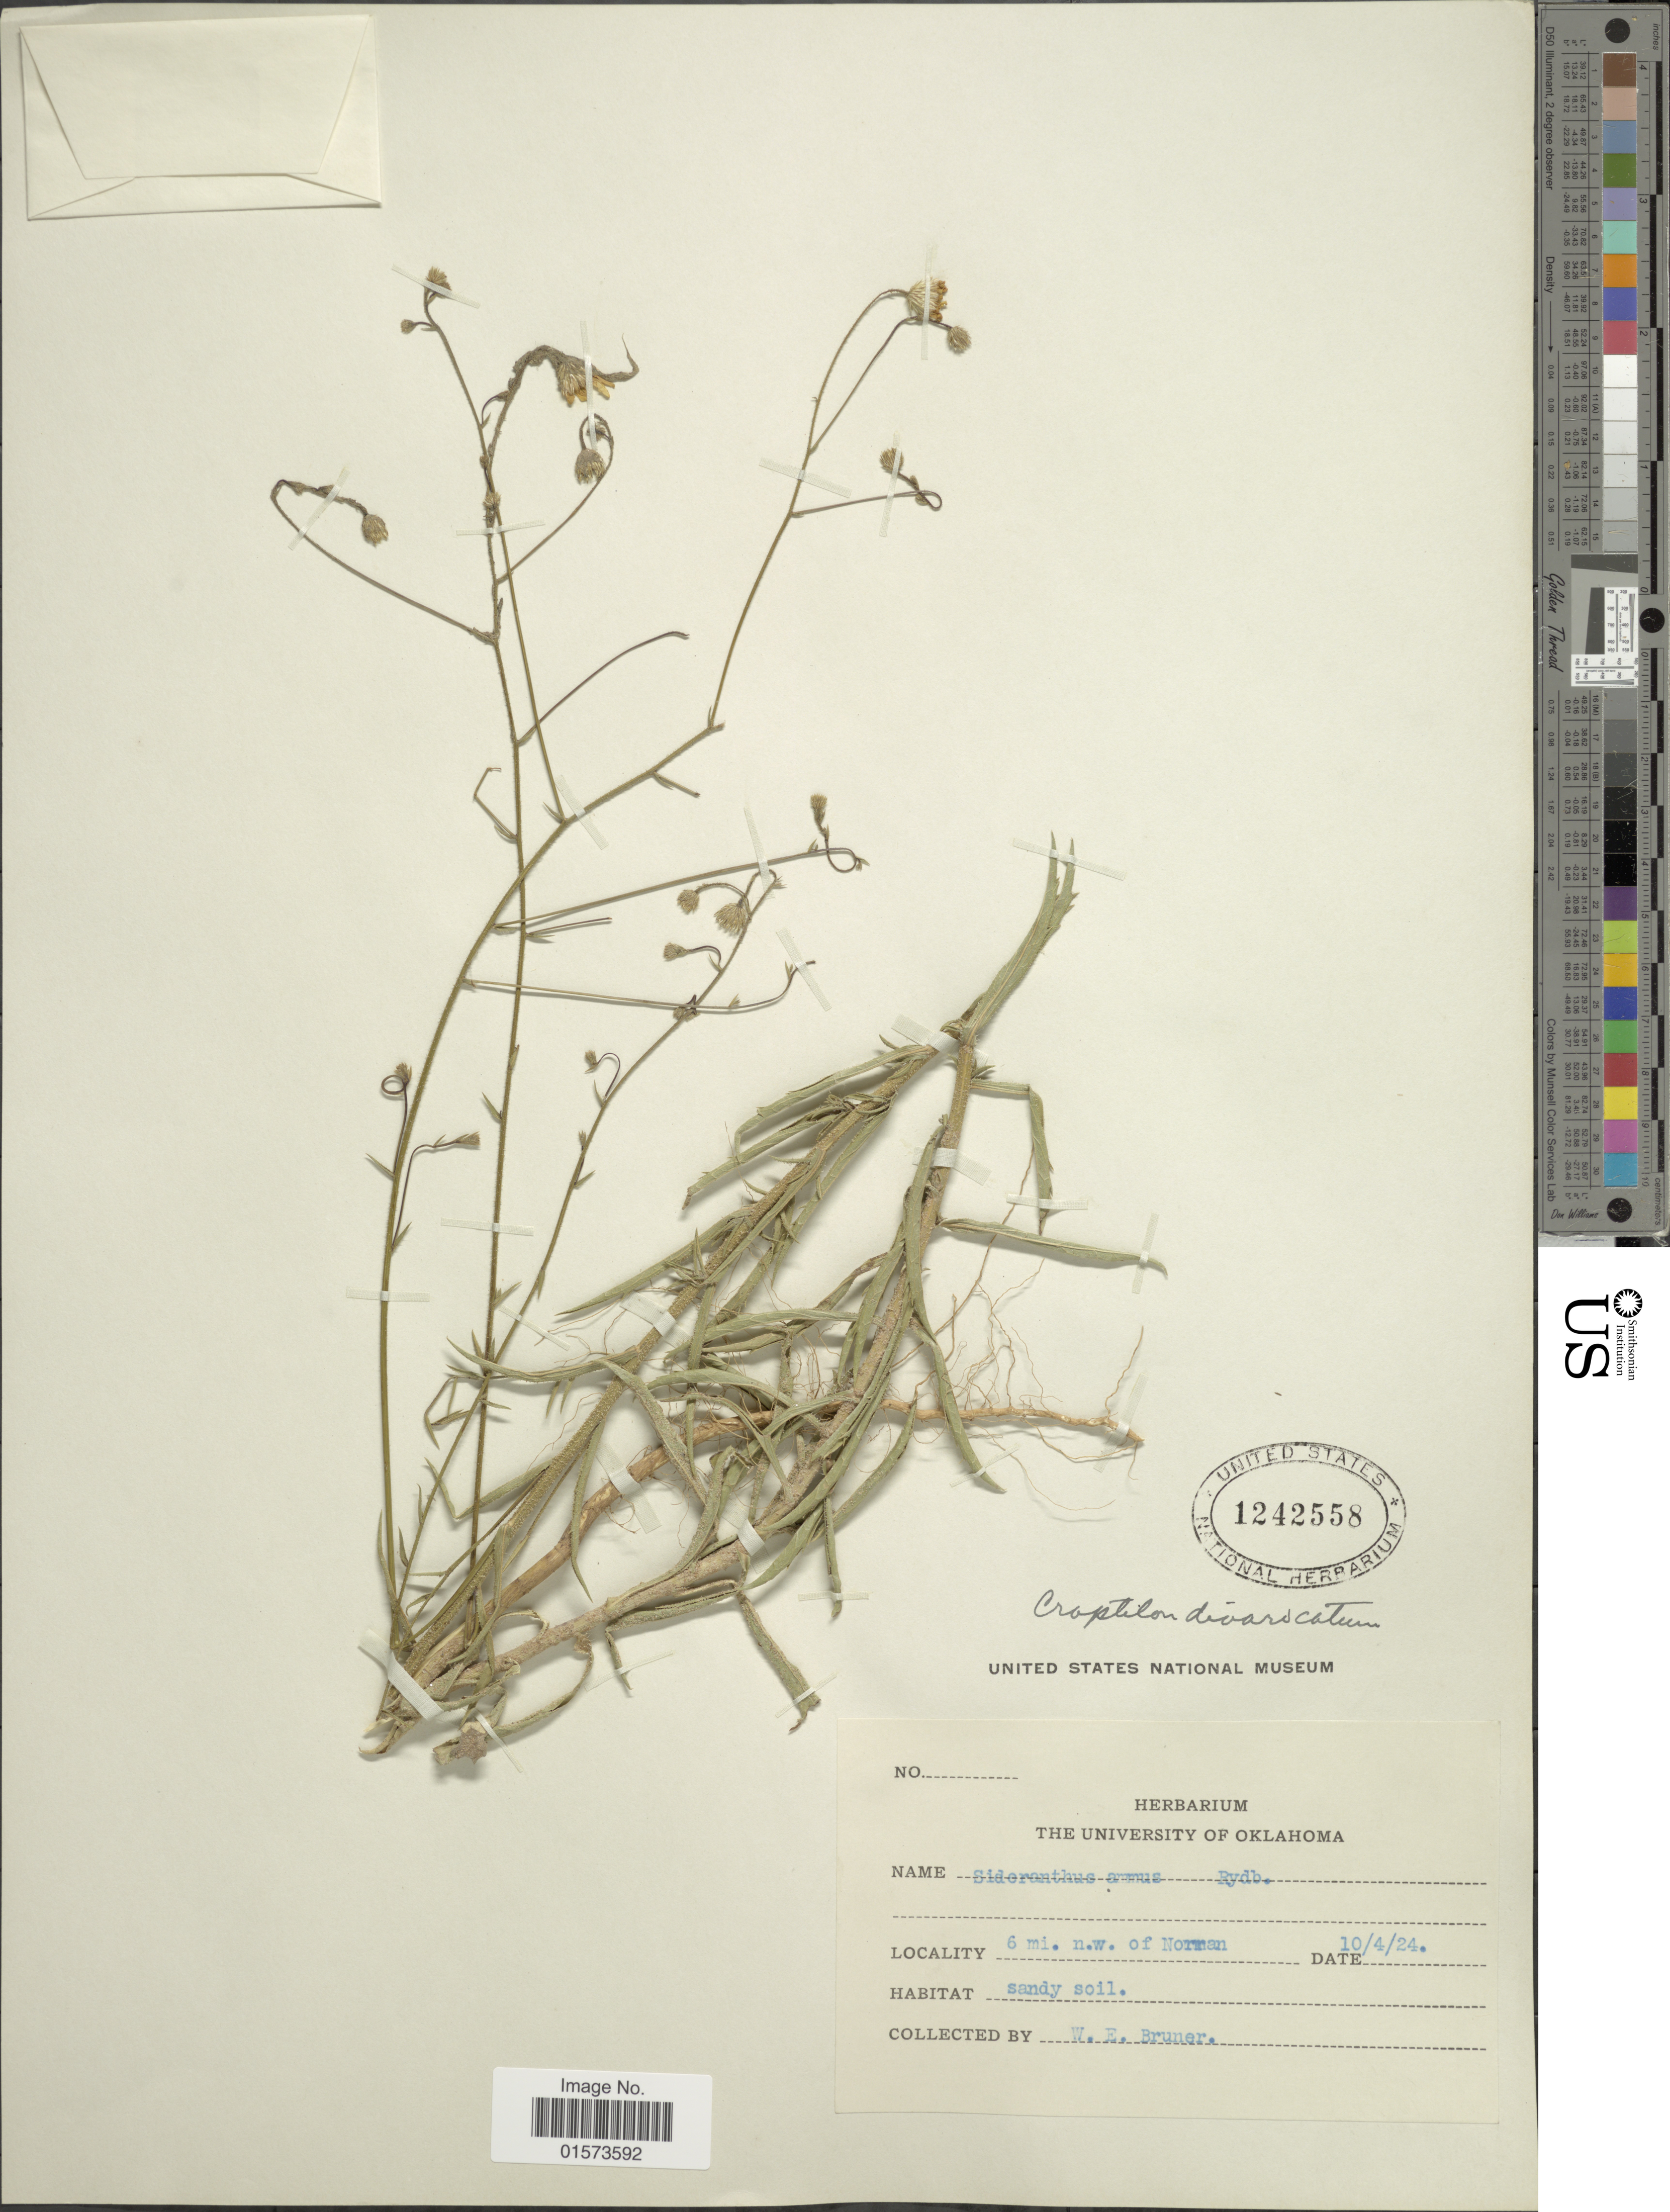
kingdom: Plantae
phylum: Tracheophyta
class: Magnoliopsida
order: Asterales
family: Asteraceae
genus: Croptilon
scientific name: Croptilon divaricatum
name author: (Nutt.) Raf.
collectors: W. Bruner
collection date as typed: Transcribed d/m/y: 4/10/24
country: United States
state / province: Oklahoma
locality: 6 mi. n.w. of Norman, sandy soil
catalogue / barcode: US 1242558